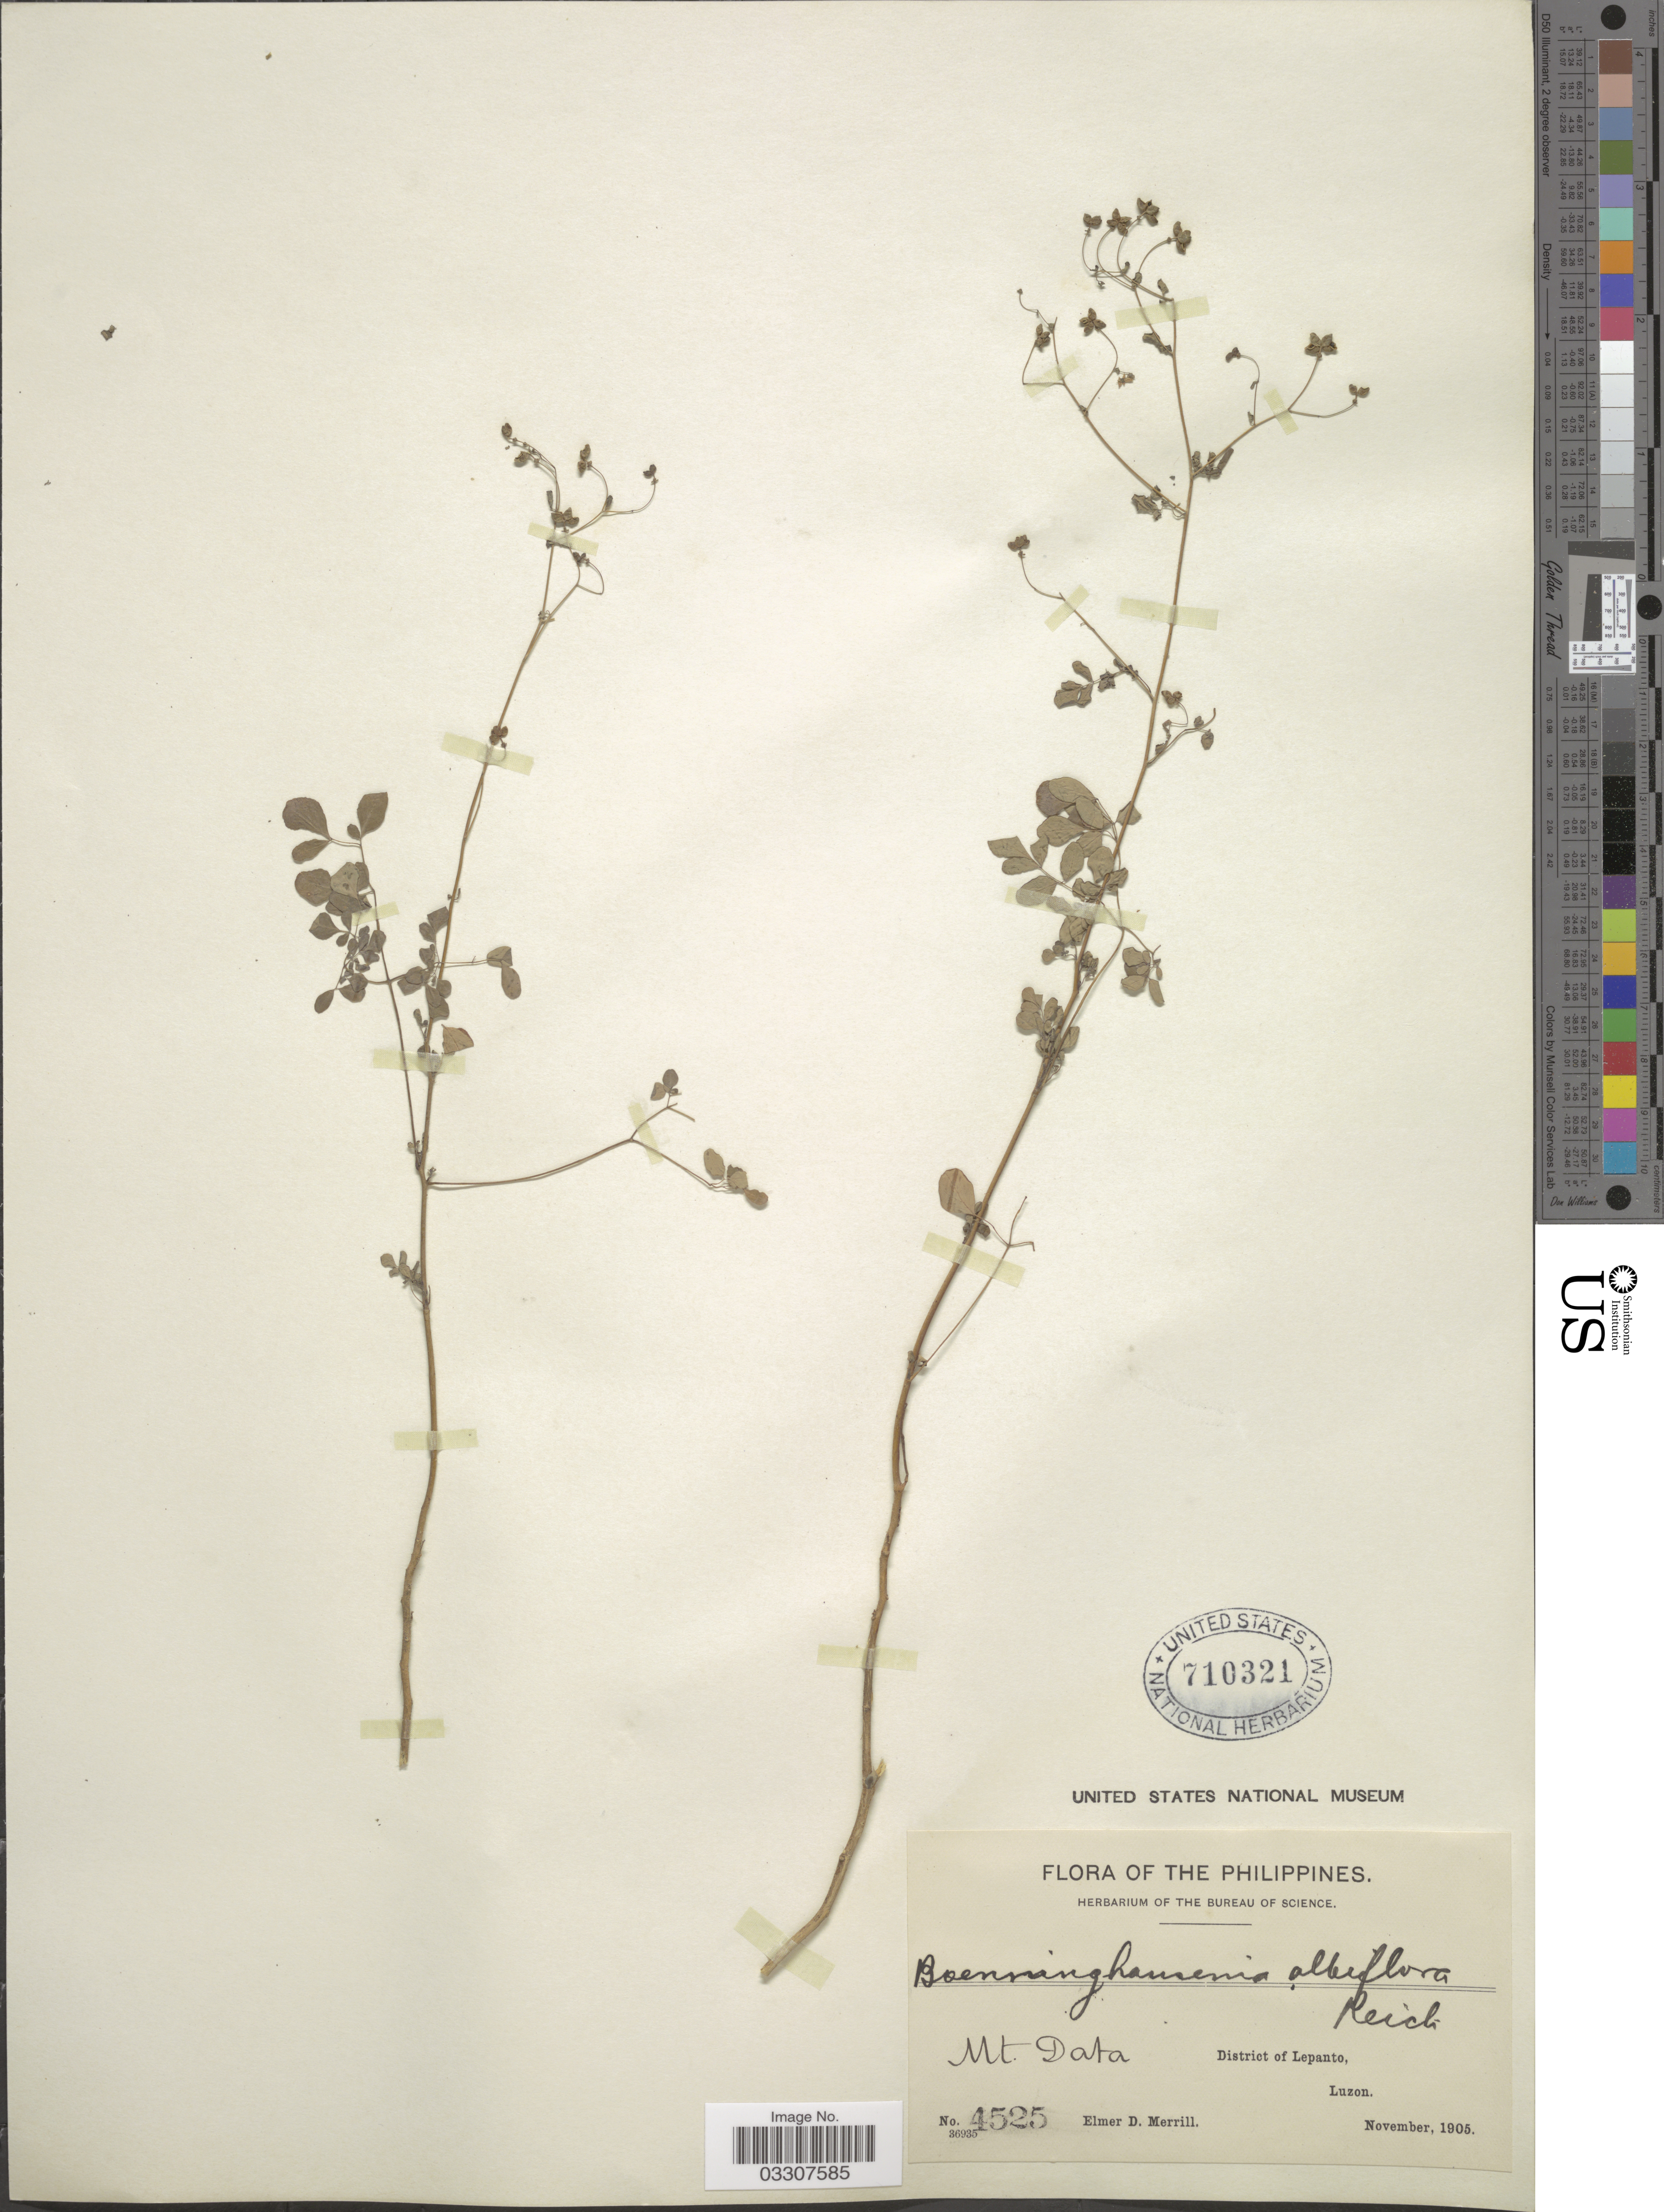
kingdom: Plantae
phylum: Tracheophyta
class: Magnoliopsida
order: Sapindales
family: Rutaceae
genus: Boenninghausenia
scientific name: Boenninghausenia albiflora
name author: (Hook.) Meisn.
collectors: E. D. Merrill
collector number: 4525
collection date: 1905-11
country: Philippines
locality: Mt. Data. District of Lepanto, Luzon.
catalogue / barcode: US 710321